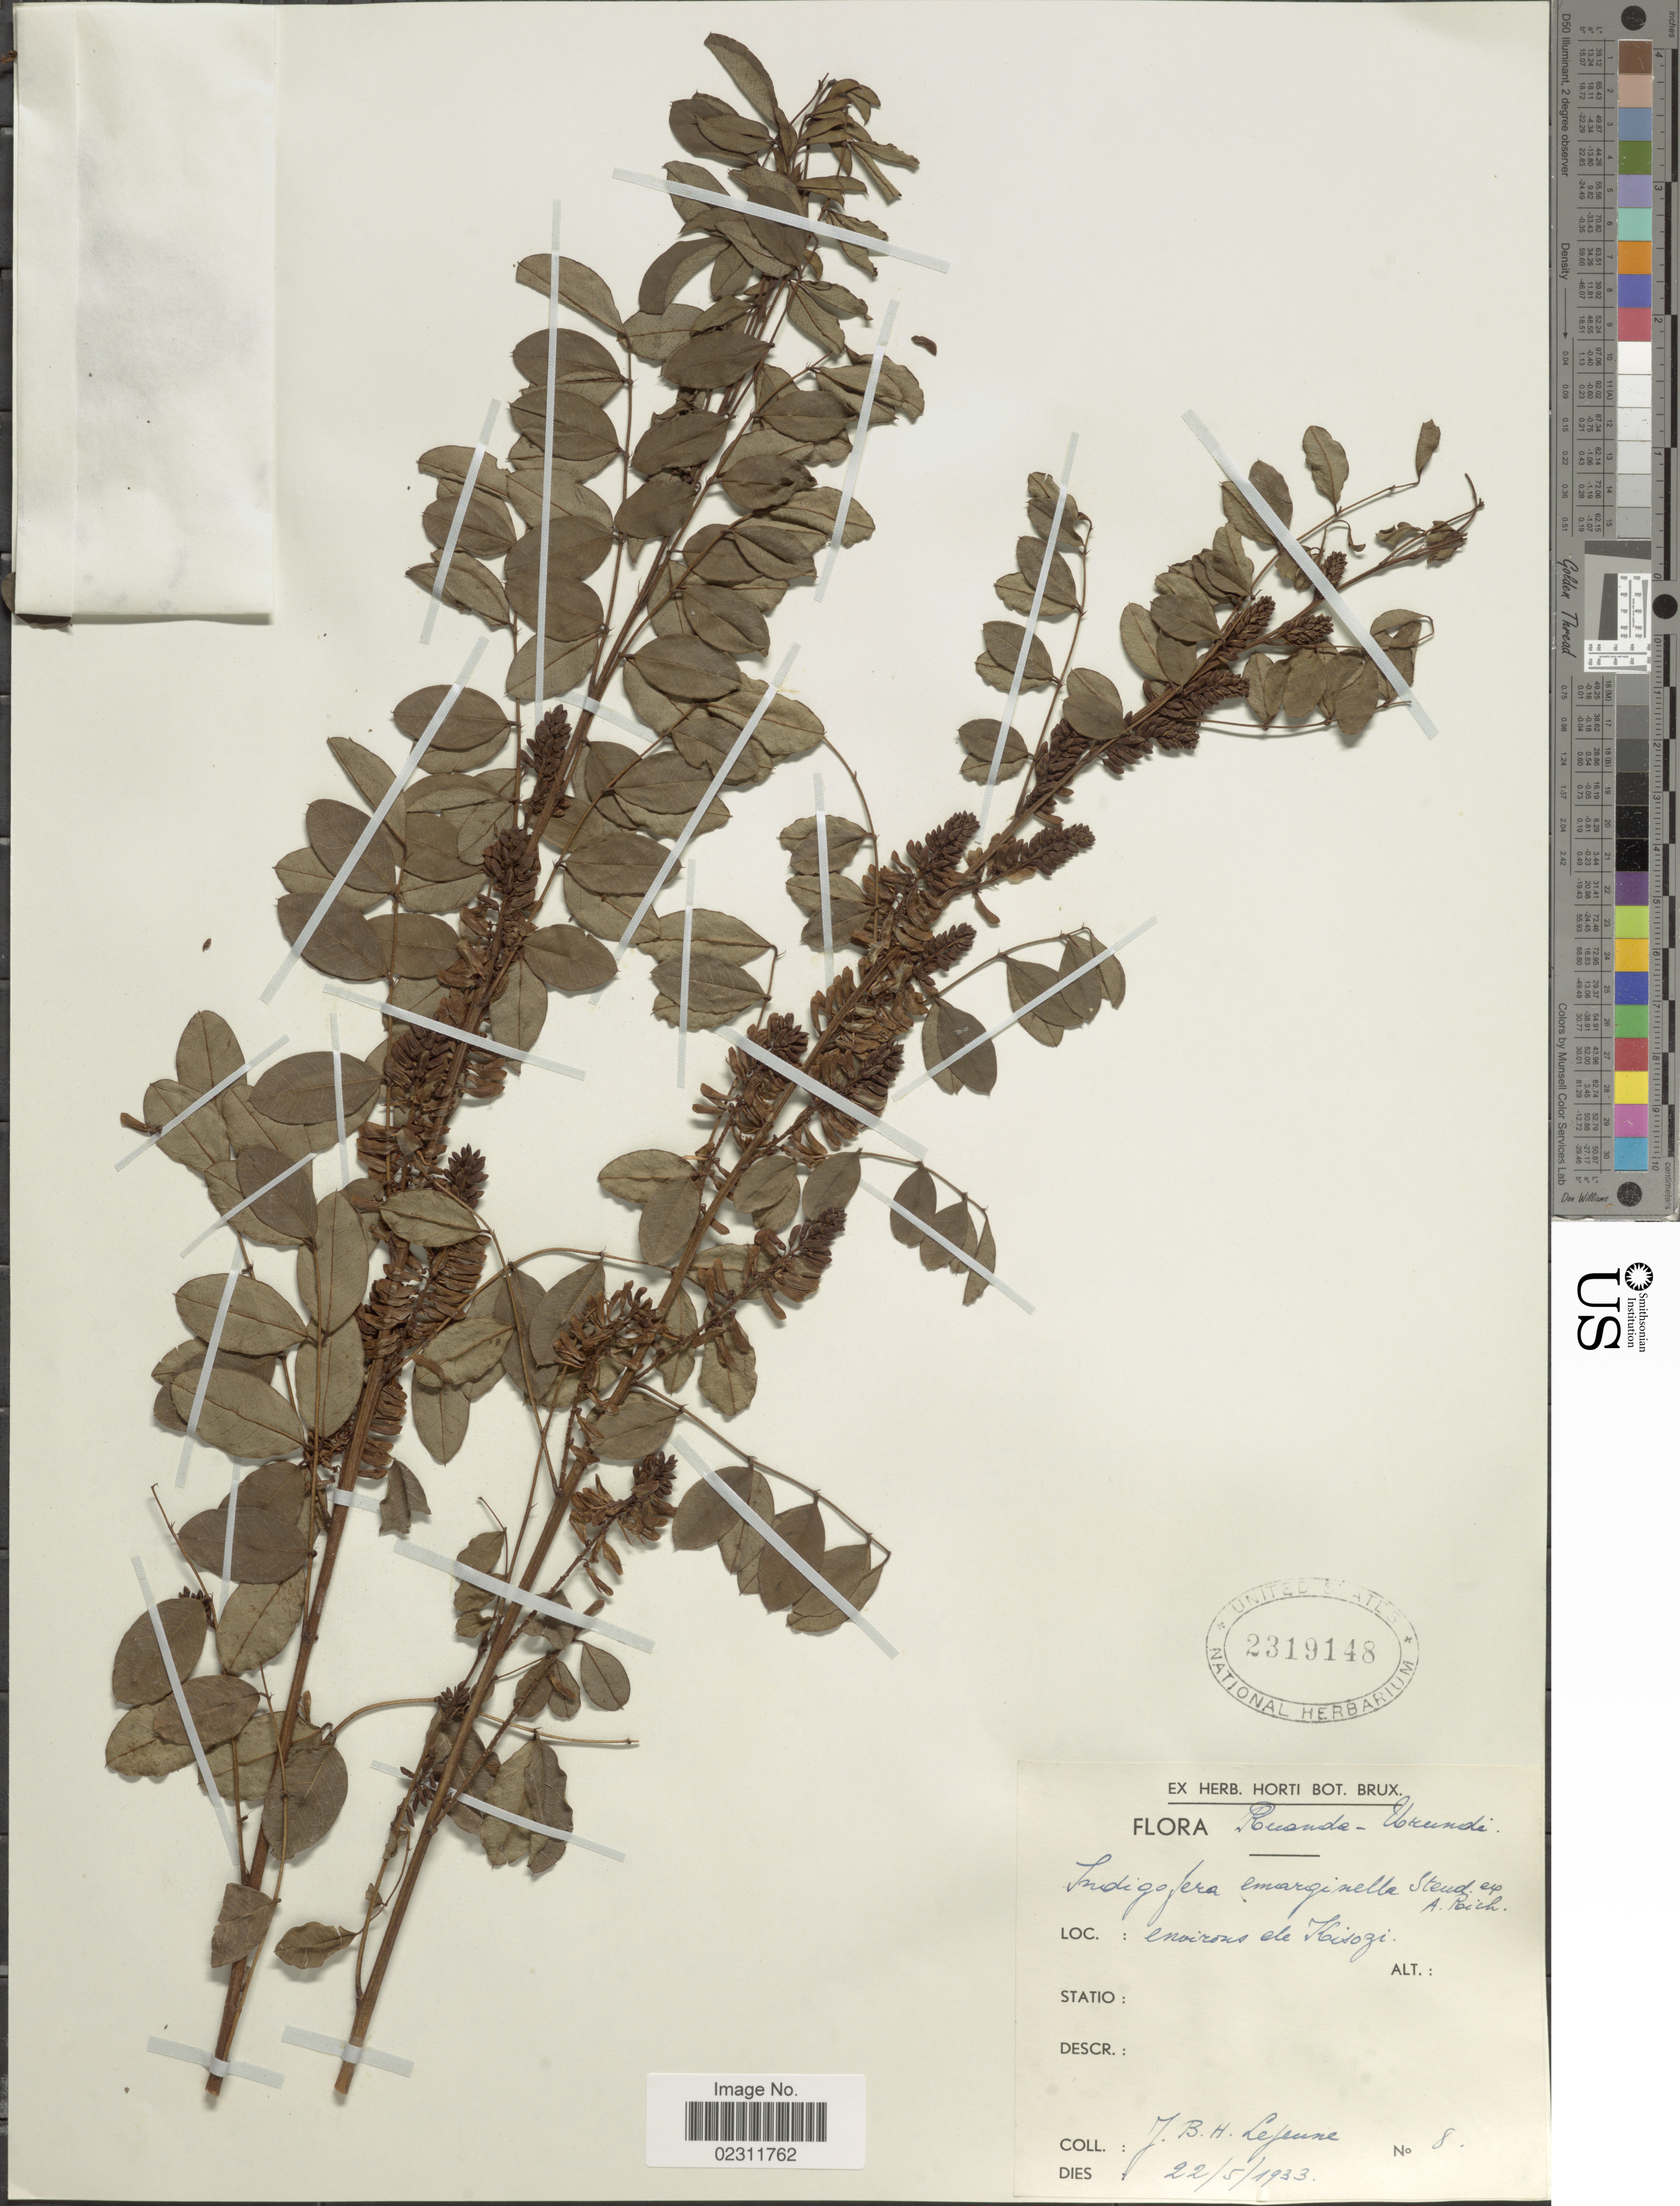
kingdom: Plantae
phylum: Tracheophyta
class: Magnoliopsida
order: Fabales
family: Fabaceae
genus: Indigofera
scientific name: Indigofera emarginella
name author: Steud. ex A. Rich.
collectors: J. Lejeune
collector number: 8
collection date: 1933-05-22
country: Rwanda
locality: Ruanda-Urundi, environs de Kisozi [interpreted]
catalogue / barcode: US 2319148